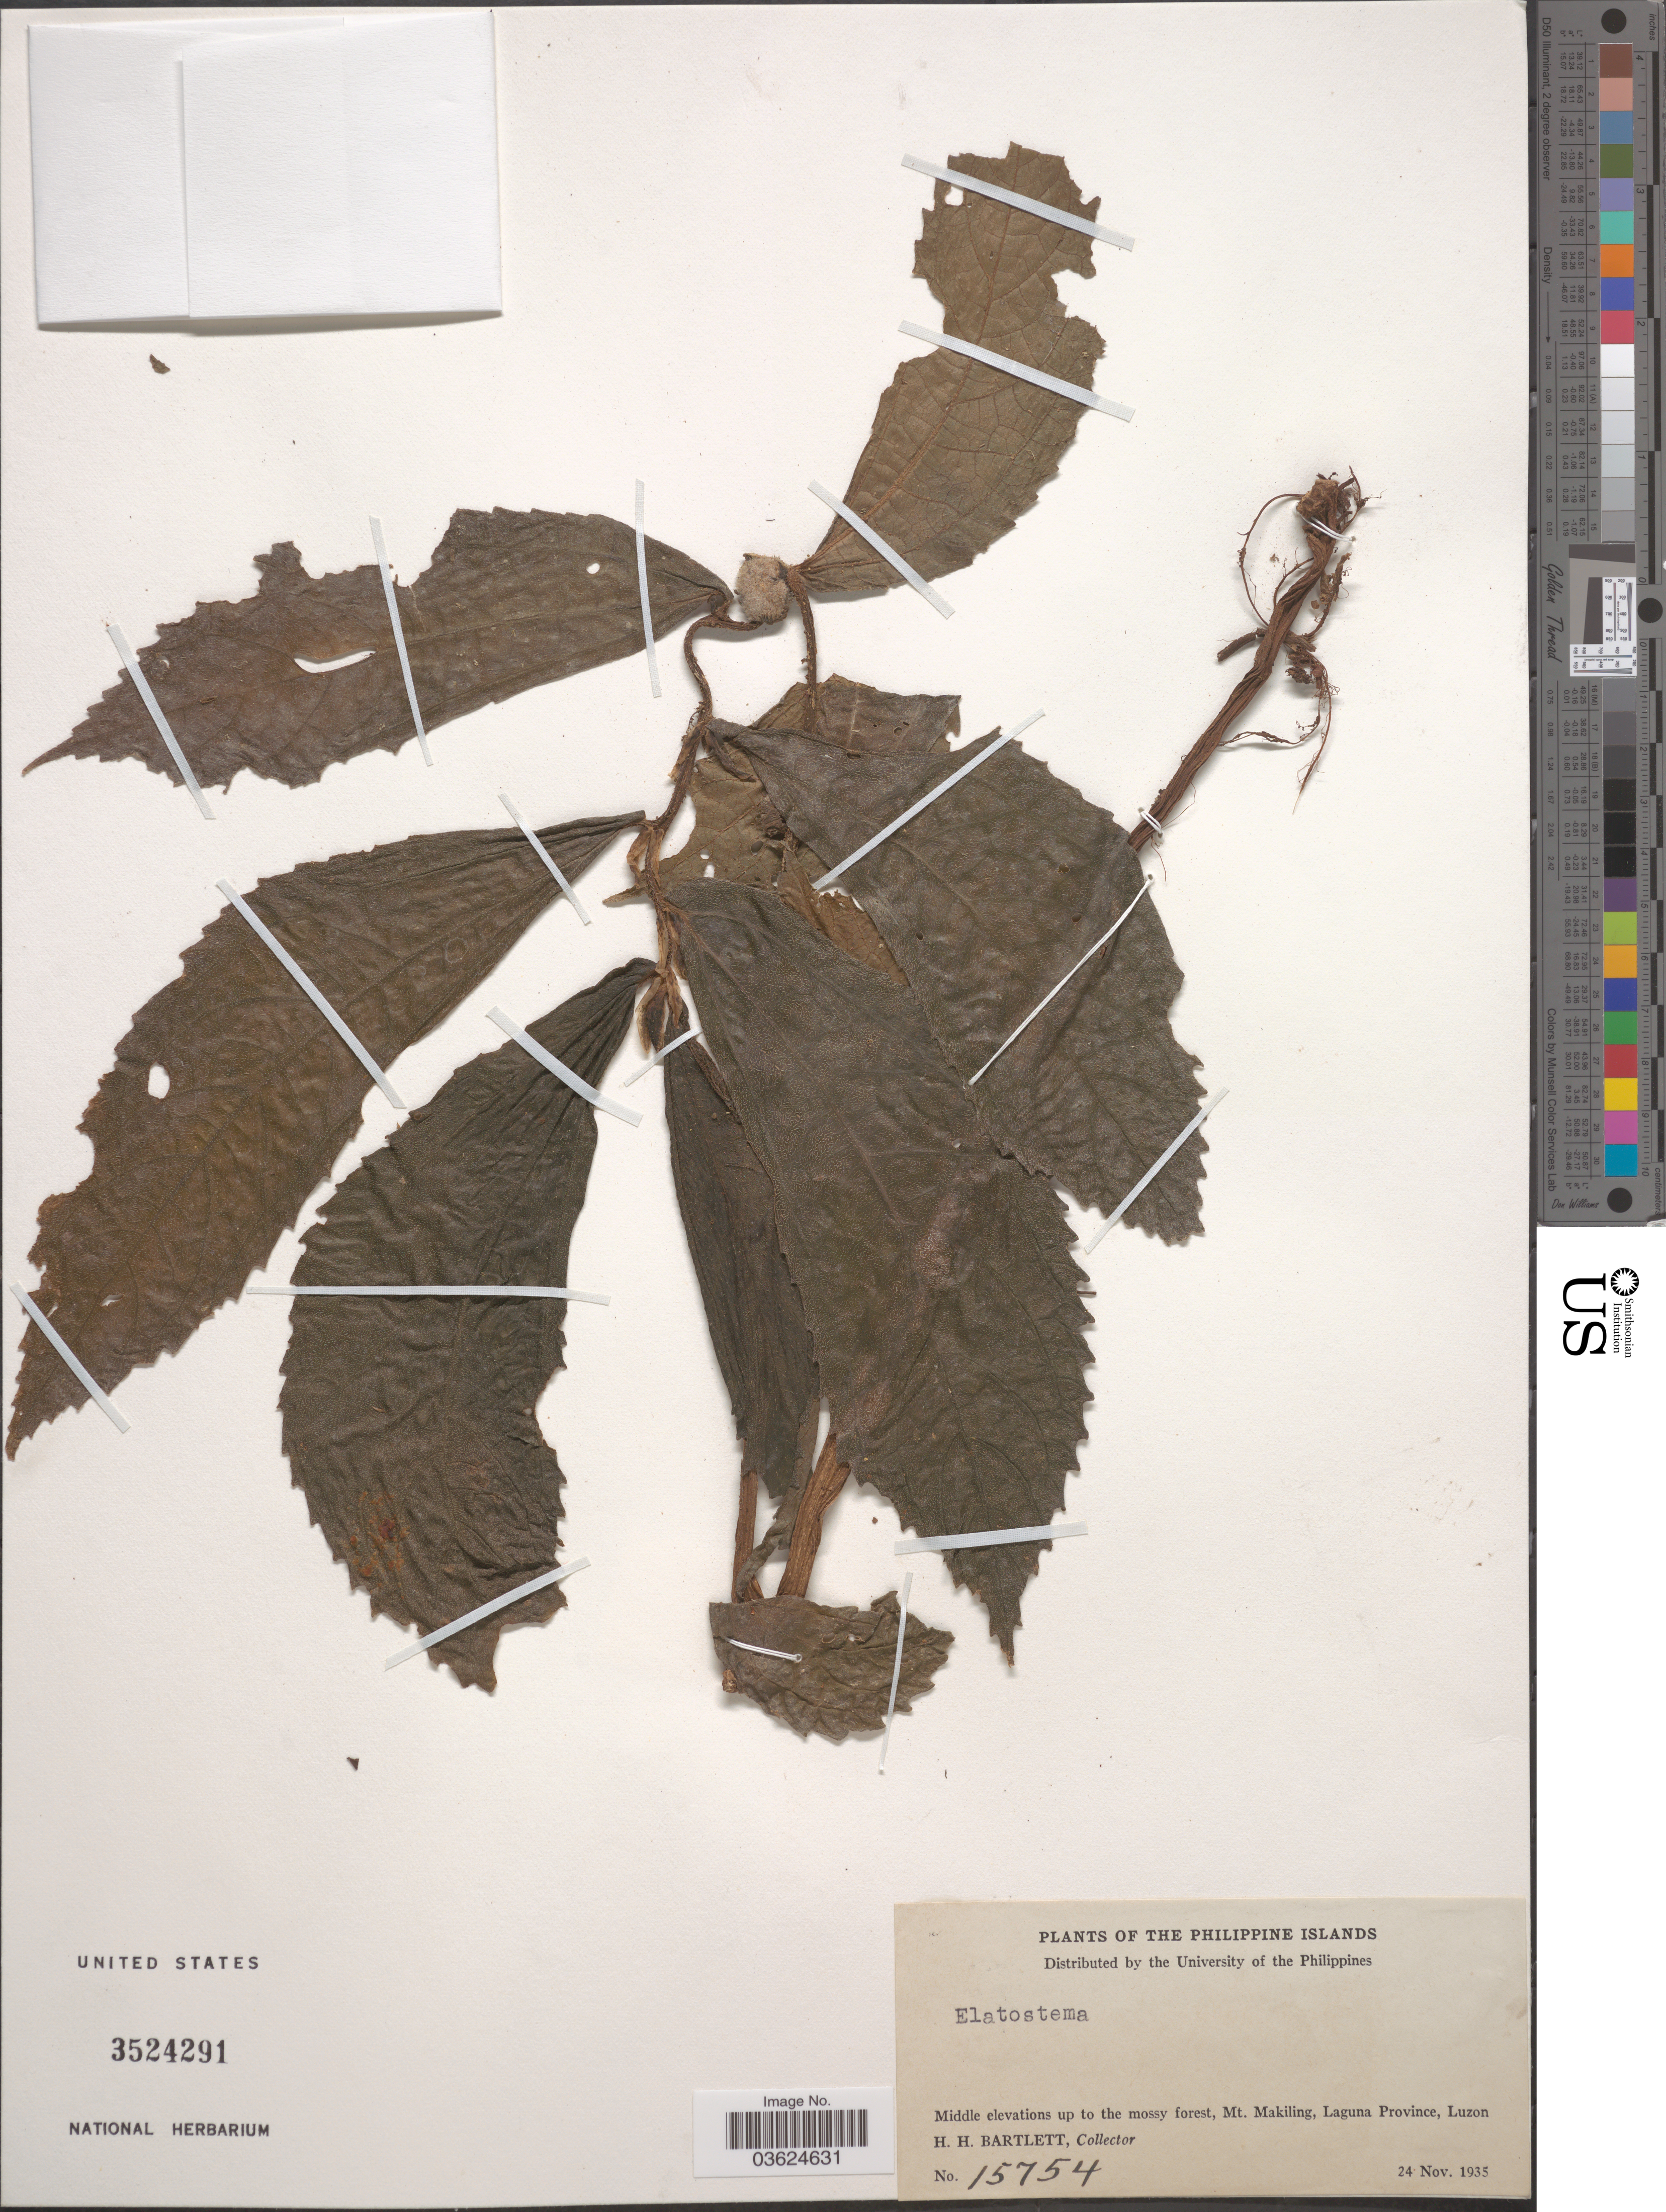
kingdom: Plantae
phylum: Tracheophyta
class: Magnoliopsida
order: Rosales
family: Urticaceae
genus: Elatostema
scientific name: Elatostema sp.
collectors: H. H. Bartlett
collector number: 15754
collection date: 1935-11-24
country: Philippines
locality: The Philippine Islands. Middle elevations up to the mossy, Mt. Makiling, Laguna Province, Luzon.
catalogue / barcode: US 3524291